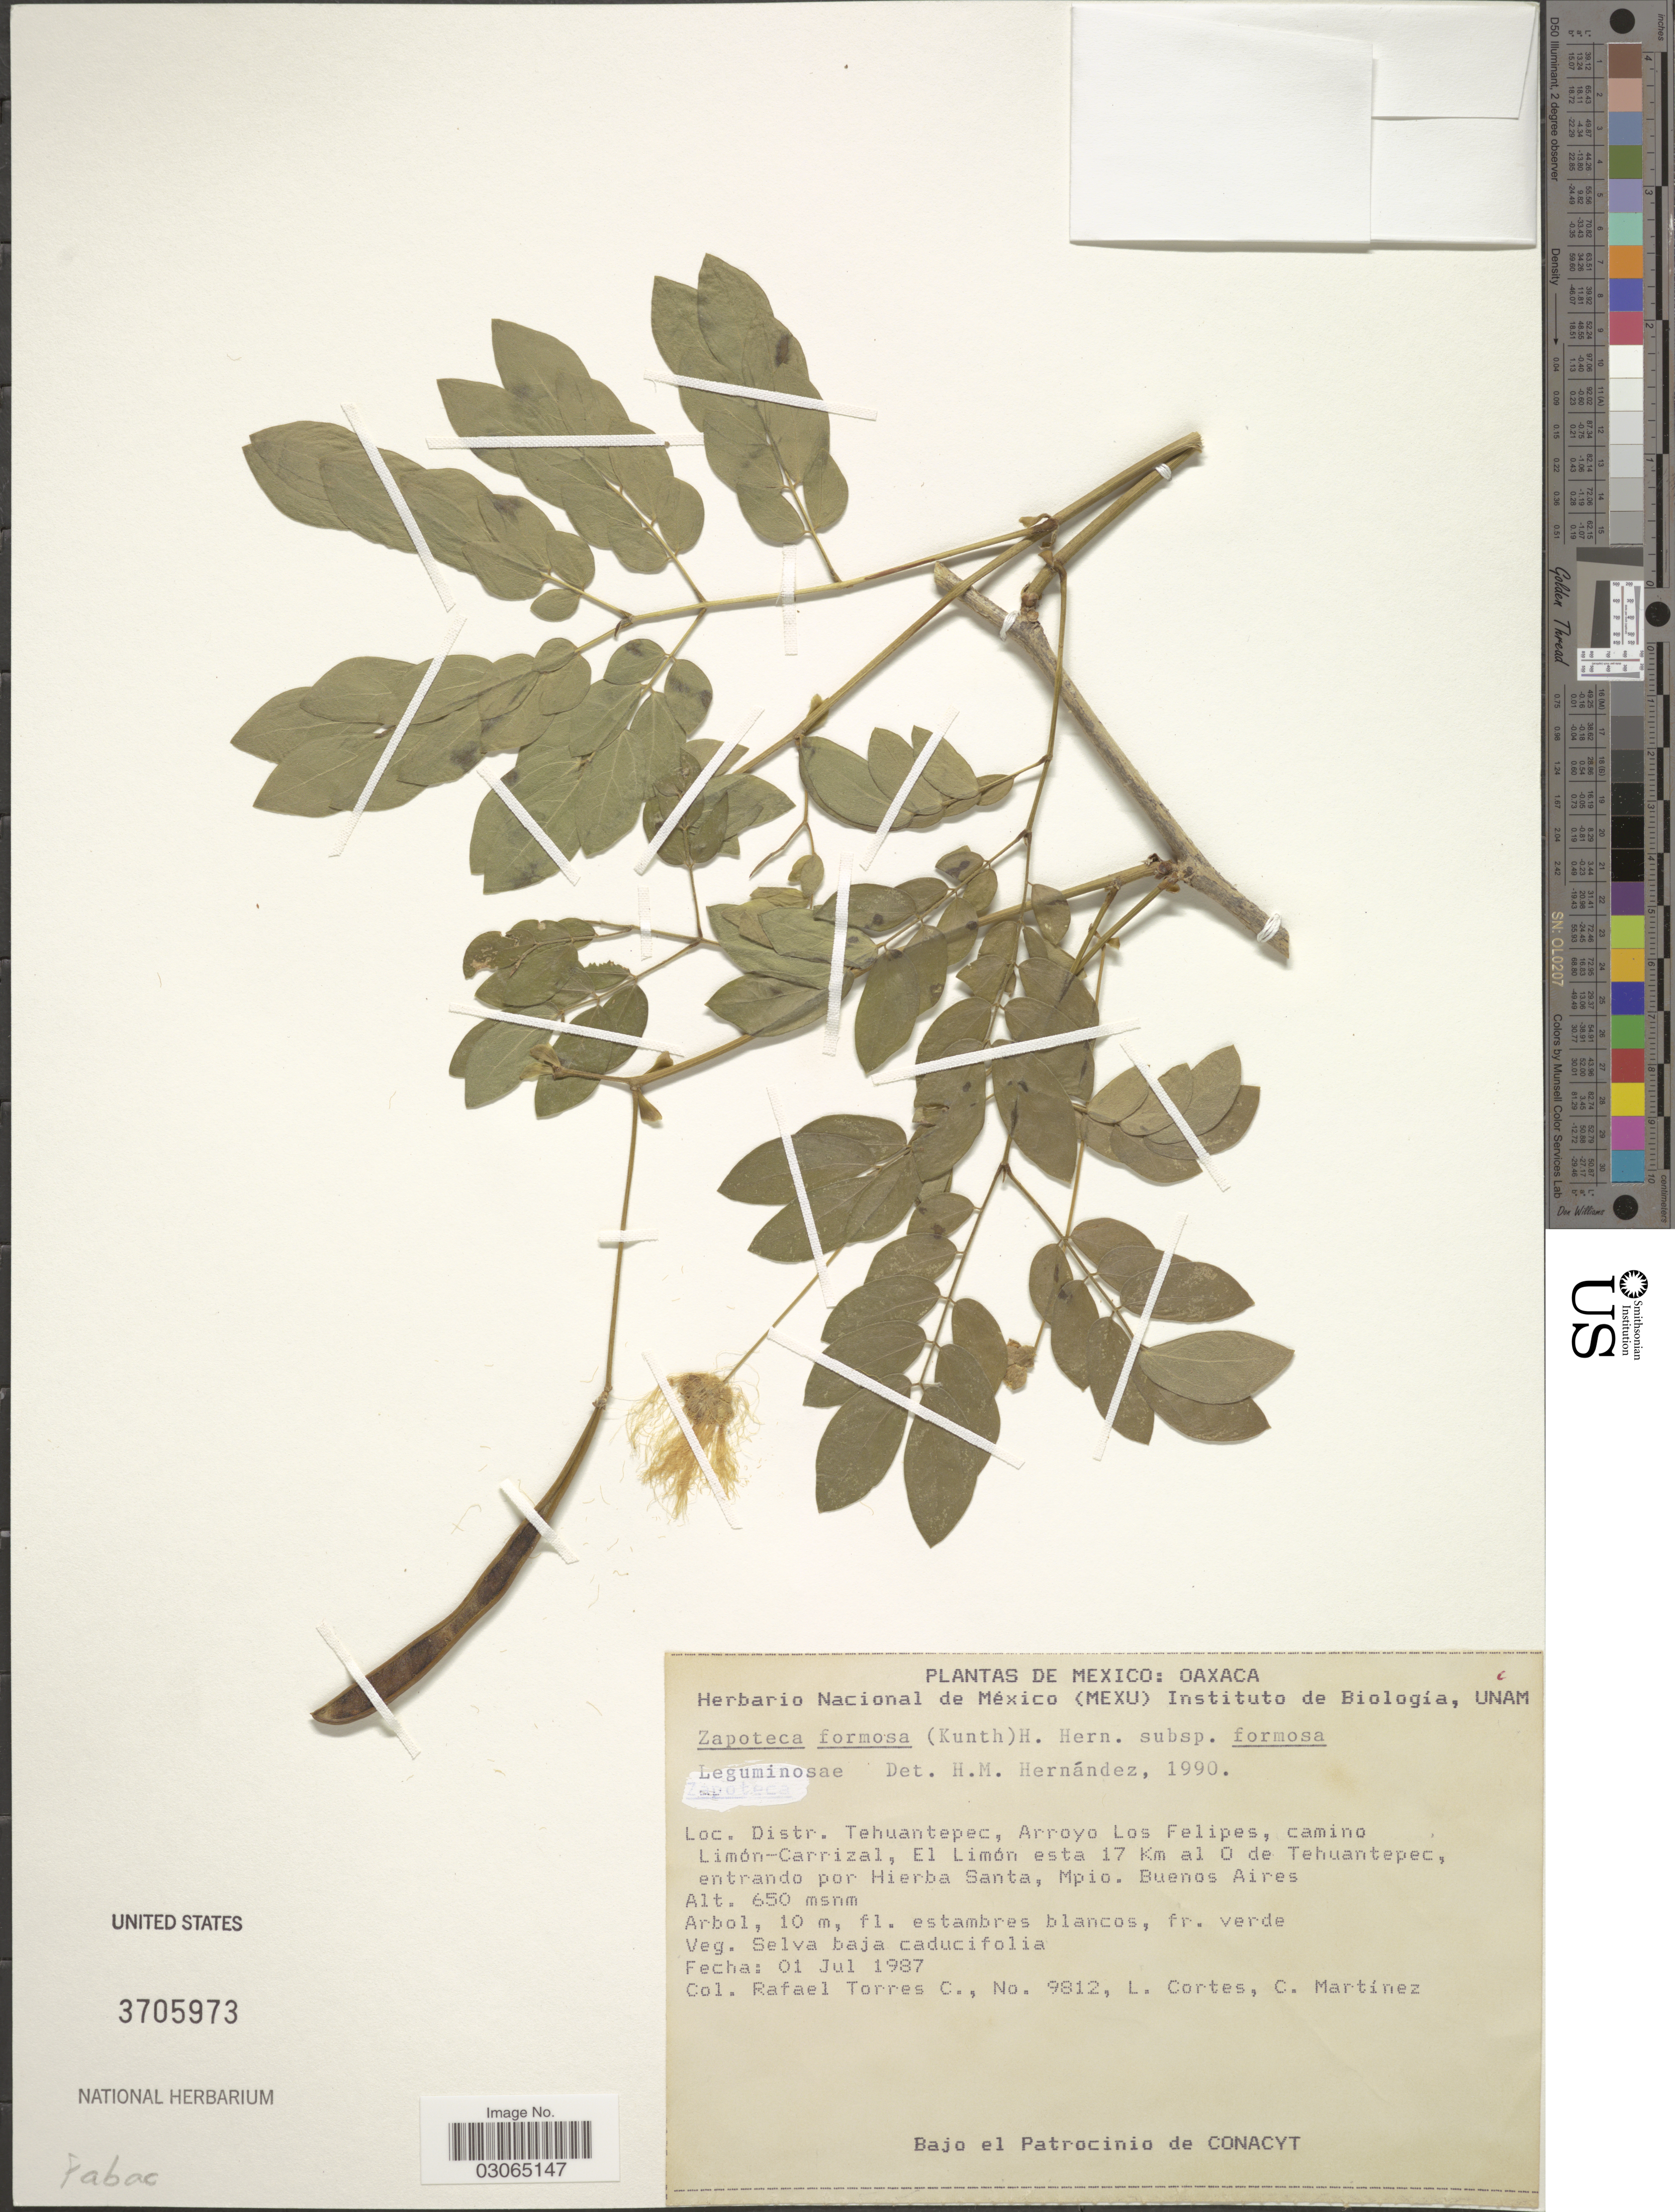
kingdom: Plantae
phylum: Tracheophyta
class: Magnoliopsida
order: Fabales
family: Fabaceae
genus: Zapoteca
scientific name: Zapoteca formosa subsp. formosa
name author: (Kunth) H.M. Hern.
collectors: R. Torres C., L. Cortes & C. Martínez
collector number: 9812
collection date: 1987-07-01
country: Mexico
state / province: Oaxaca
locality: Distr. Tehuantepec, Arroyo Los Felipes, camino Limón-Carrizal, El Limón esta 17 Km al O de Tehuantepec, entrando por Hierba Santa, Mpio. Buenos Aires.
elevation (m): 650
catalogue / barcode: US 3705973